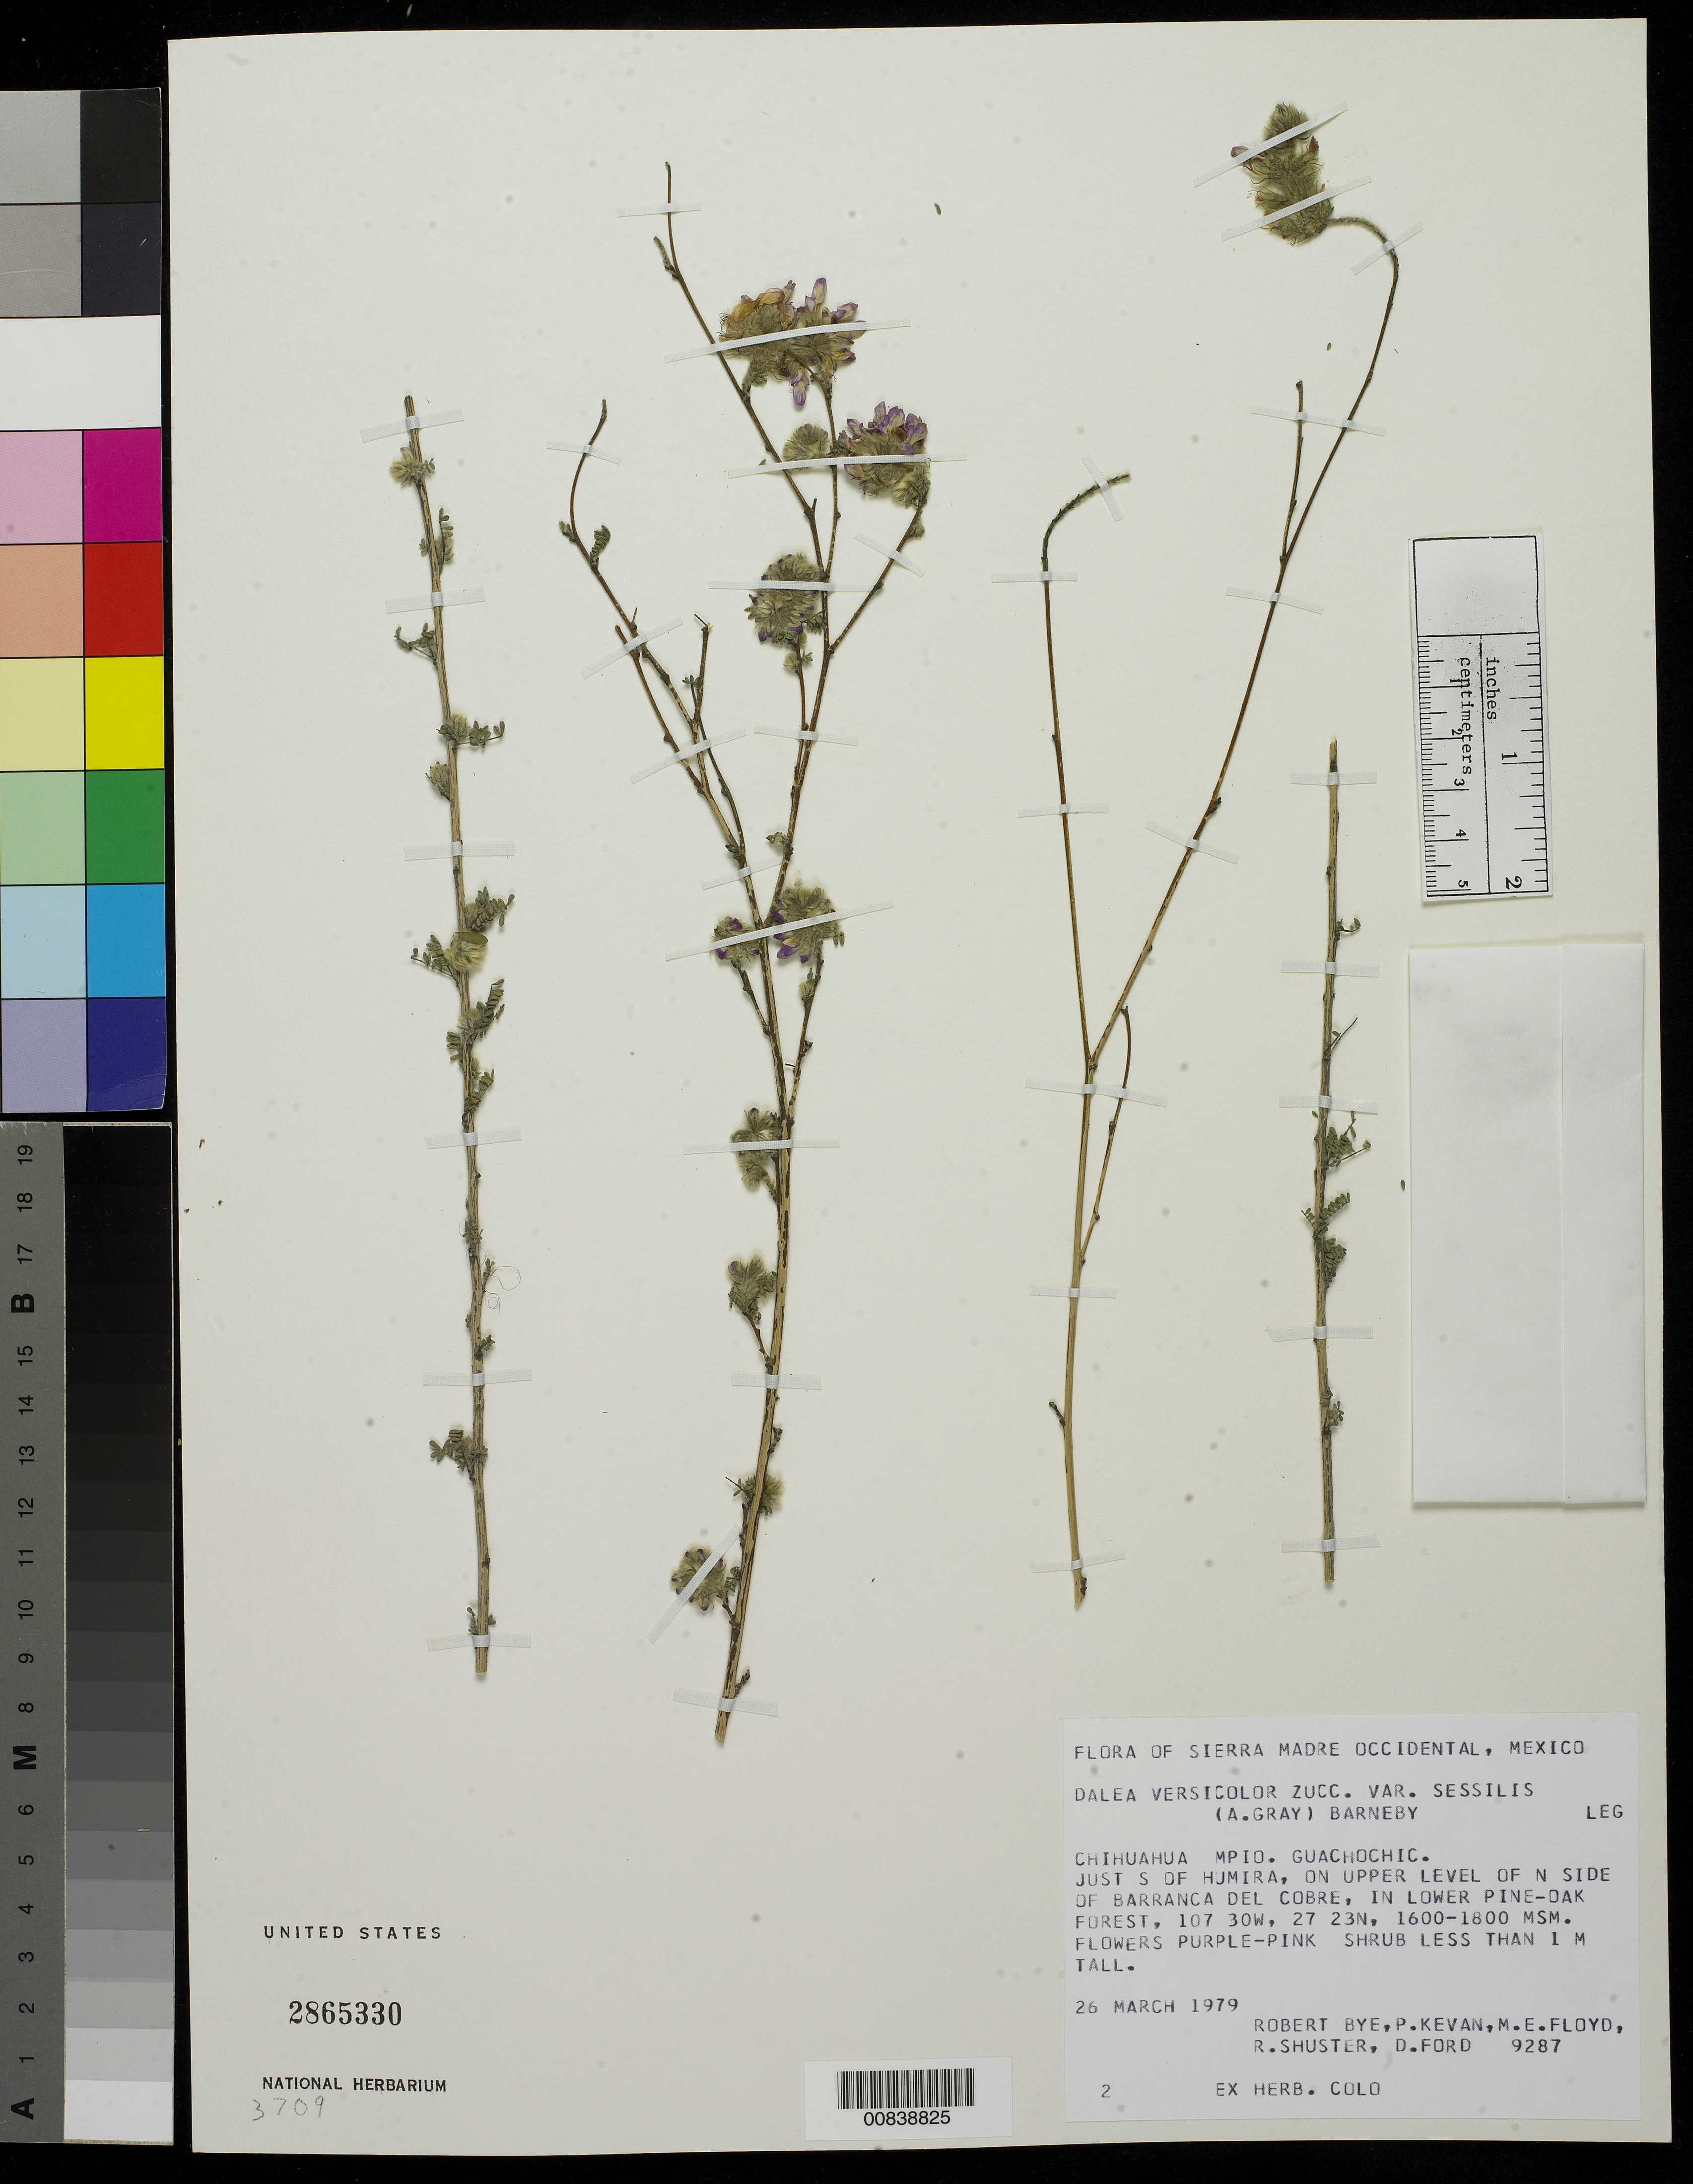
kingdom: Plantae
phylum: Tracheophyta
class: Magnoliopsida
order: Fabales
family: Fabaceae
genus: Dalea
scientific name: Dalea versicolor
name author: Zucc.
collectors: R. A. Bye, Kevan, P., Floyd, M. E., Shuster, R. & D. Ford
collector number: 9287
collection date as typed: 26 Mar 1979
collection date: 1979-03-26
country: Mexico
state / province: Chihuahua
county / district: Guachochic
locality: Just S of Humira, on upper level of N side of Barranca del Cobre.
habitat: In lower pine-oak forest.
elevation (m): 1800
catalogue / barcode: US 2865330